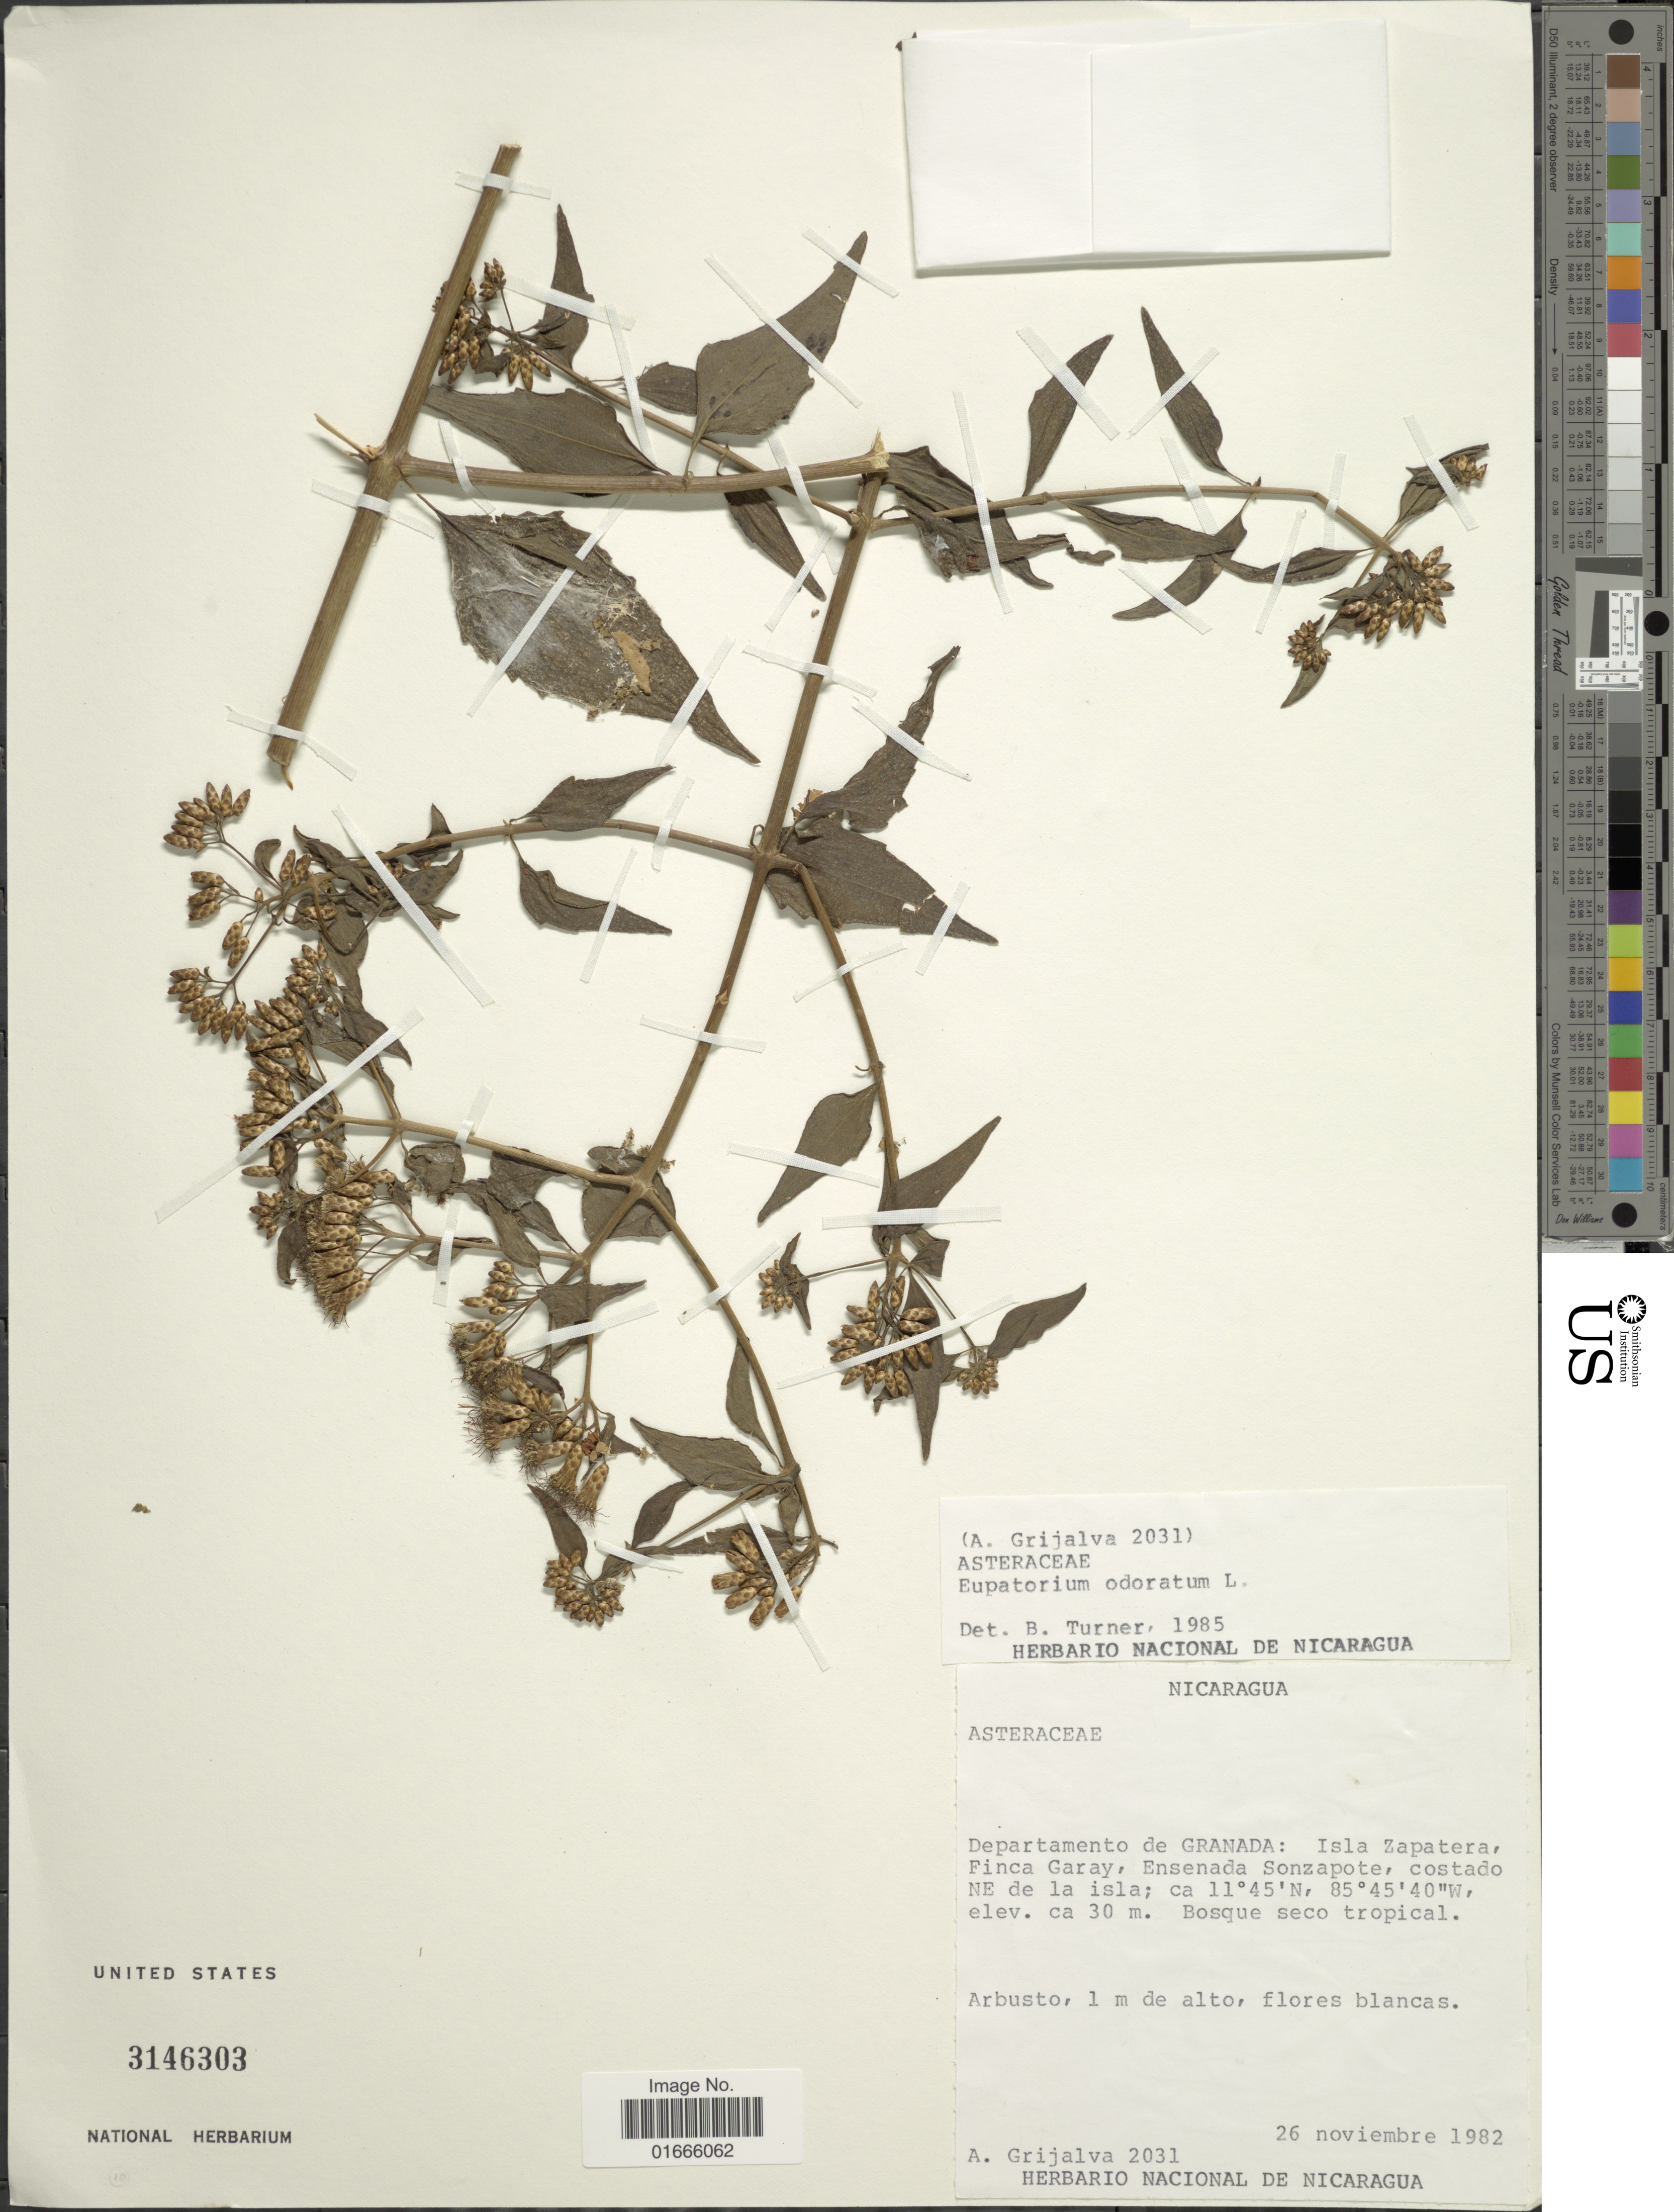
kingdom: Plantae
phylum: Tracheophyta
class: Magnoliopsida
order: Asterales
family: Asteraceae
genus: Chromolaena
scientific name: Chromolaena odorata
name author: (L.) R.M. King & H. Rob.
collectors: A. Grijalva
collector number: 2031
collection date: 1982-11-26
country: Nicaragua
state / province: Granada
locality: Departamento de Granada: Isla Zapatera, Finca Garay, Ensenada Sonzapote, costado NE de la isla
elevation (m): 30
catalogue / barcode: US 3146303